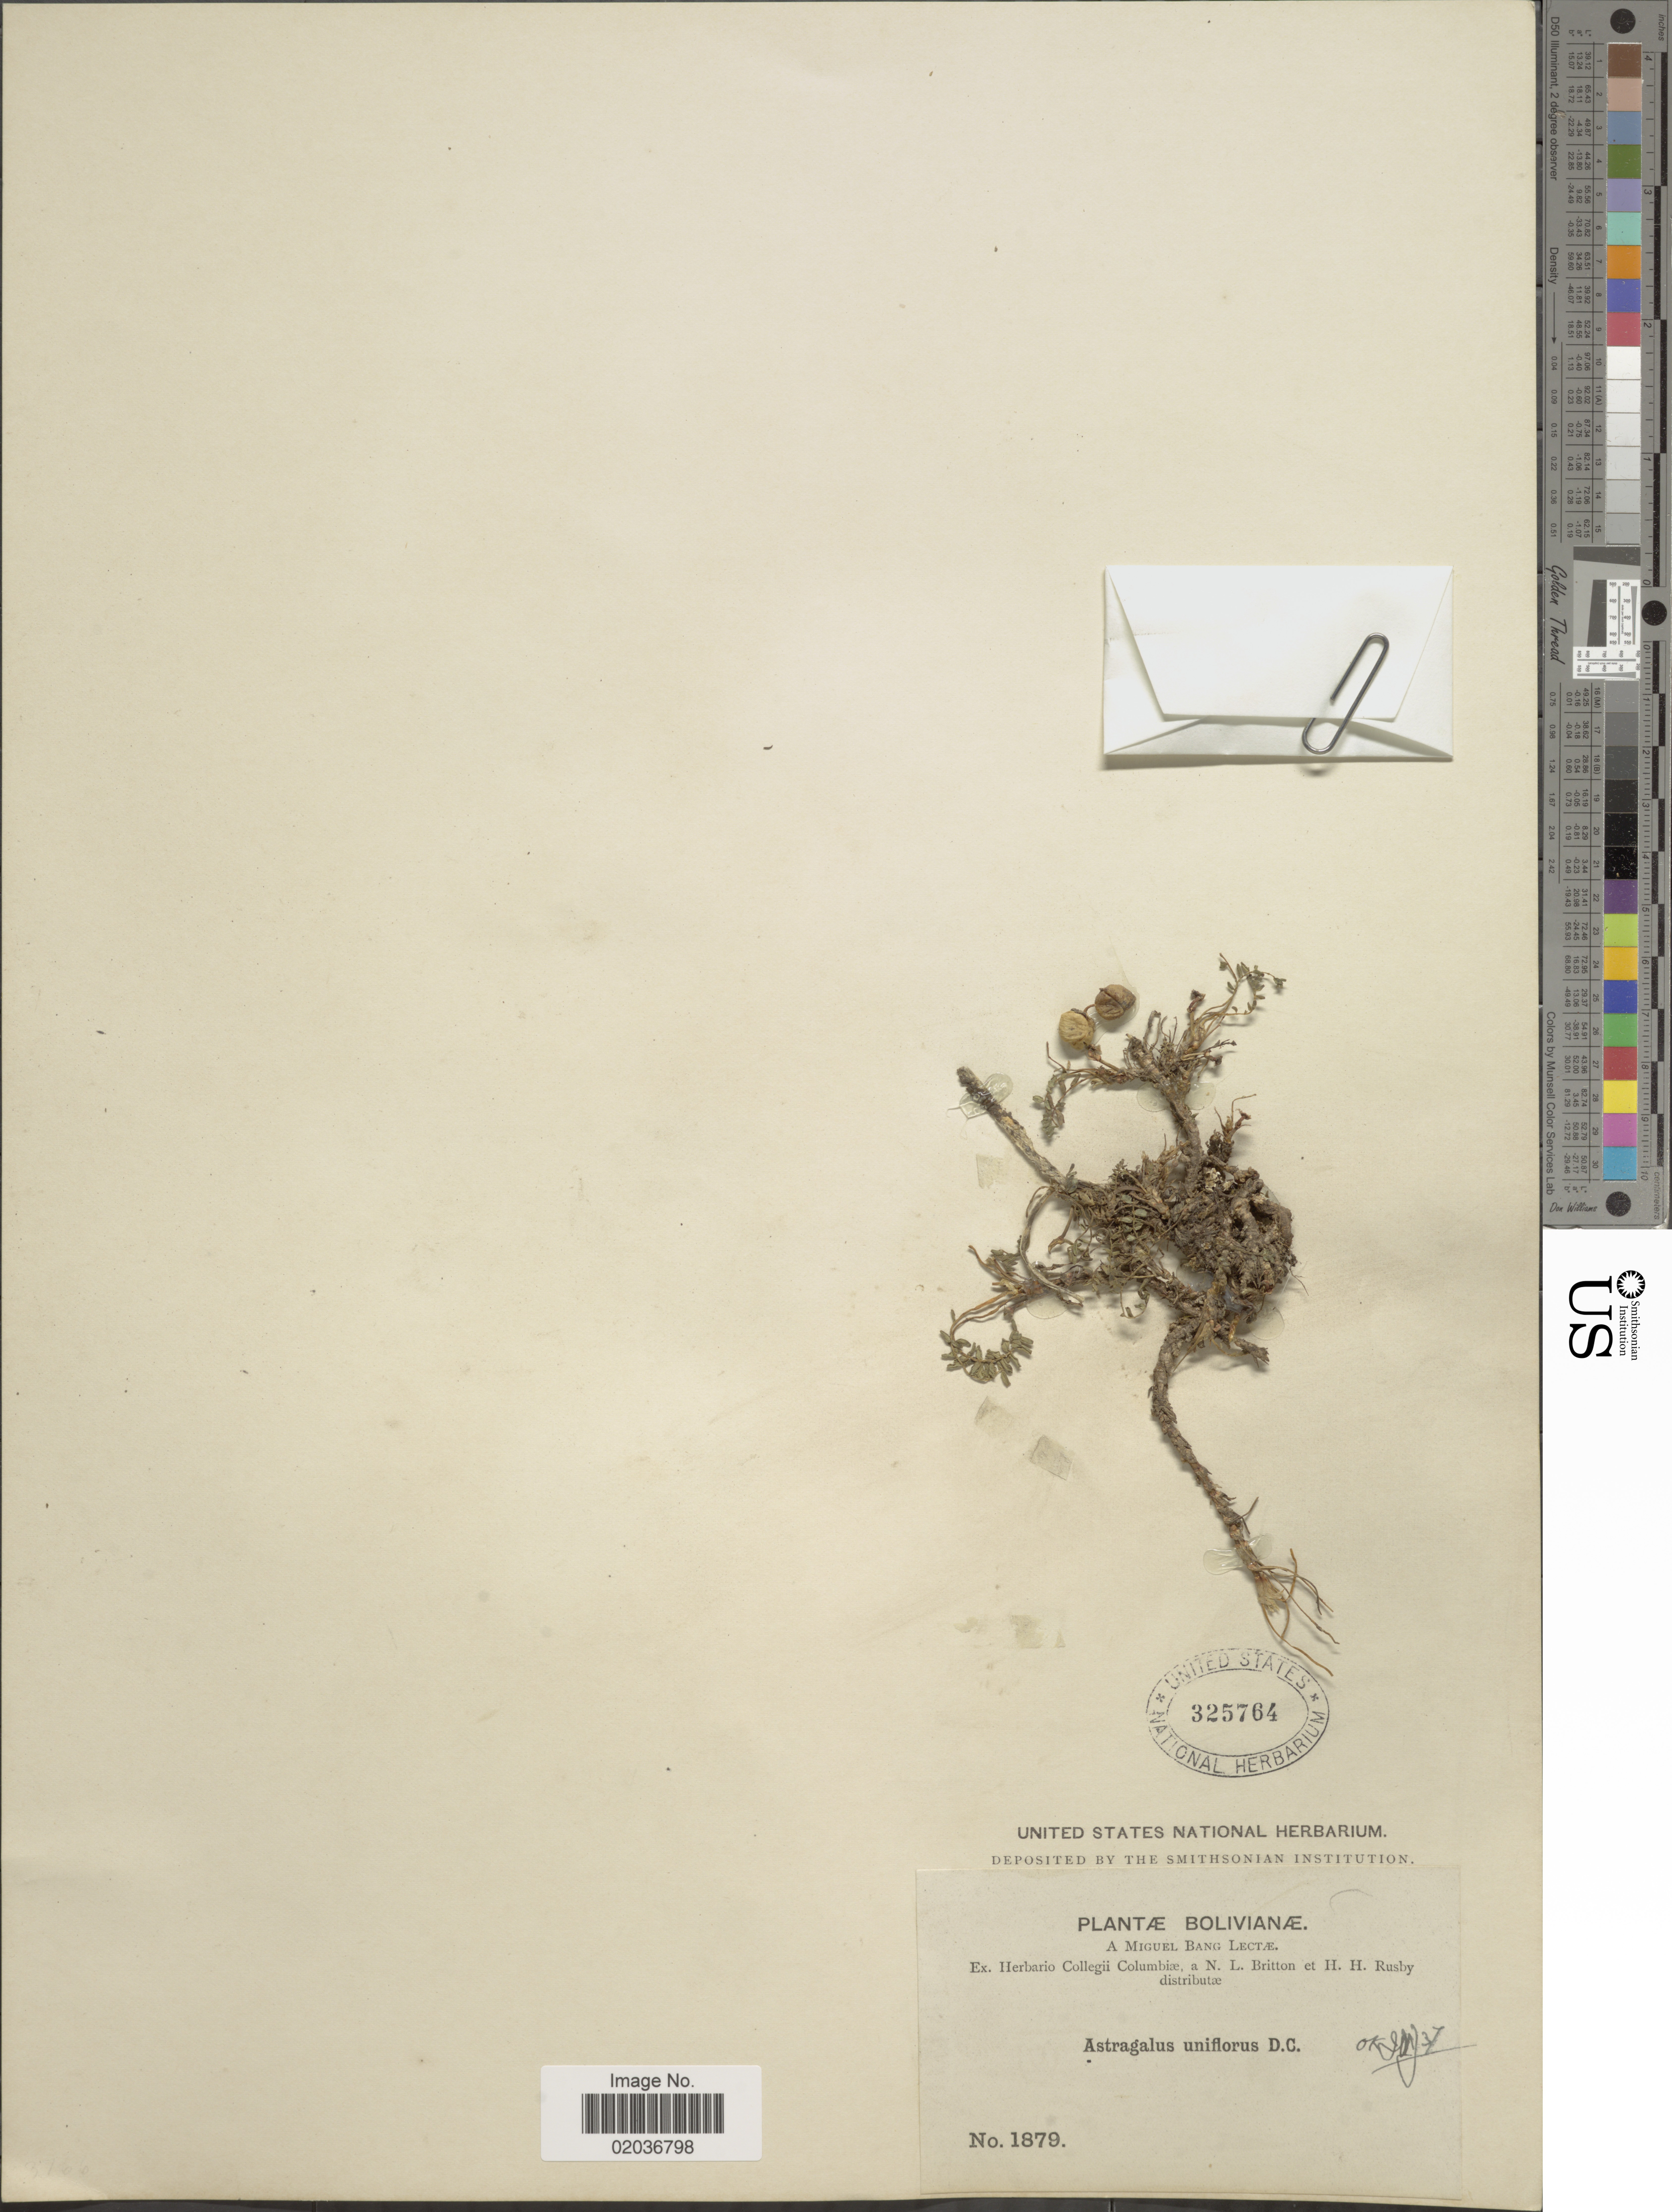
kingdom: Plantae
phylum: Tracheophyta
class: Magnoliopsida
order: Fabales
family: Fabaceae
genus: Astragalus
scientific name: Astragalus uniflorus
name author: DC.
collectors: M. Bang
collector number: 1879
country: Bolivia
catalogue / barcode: US 325764